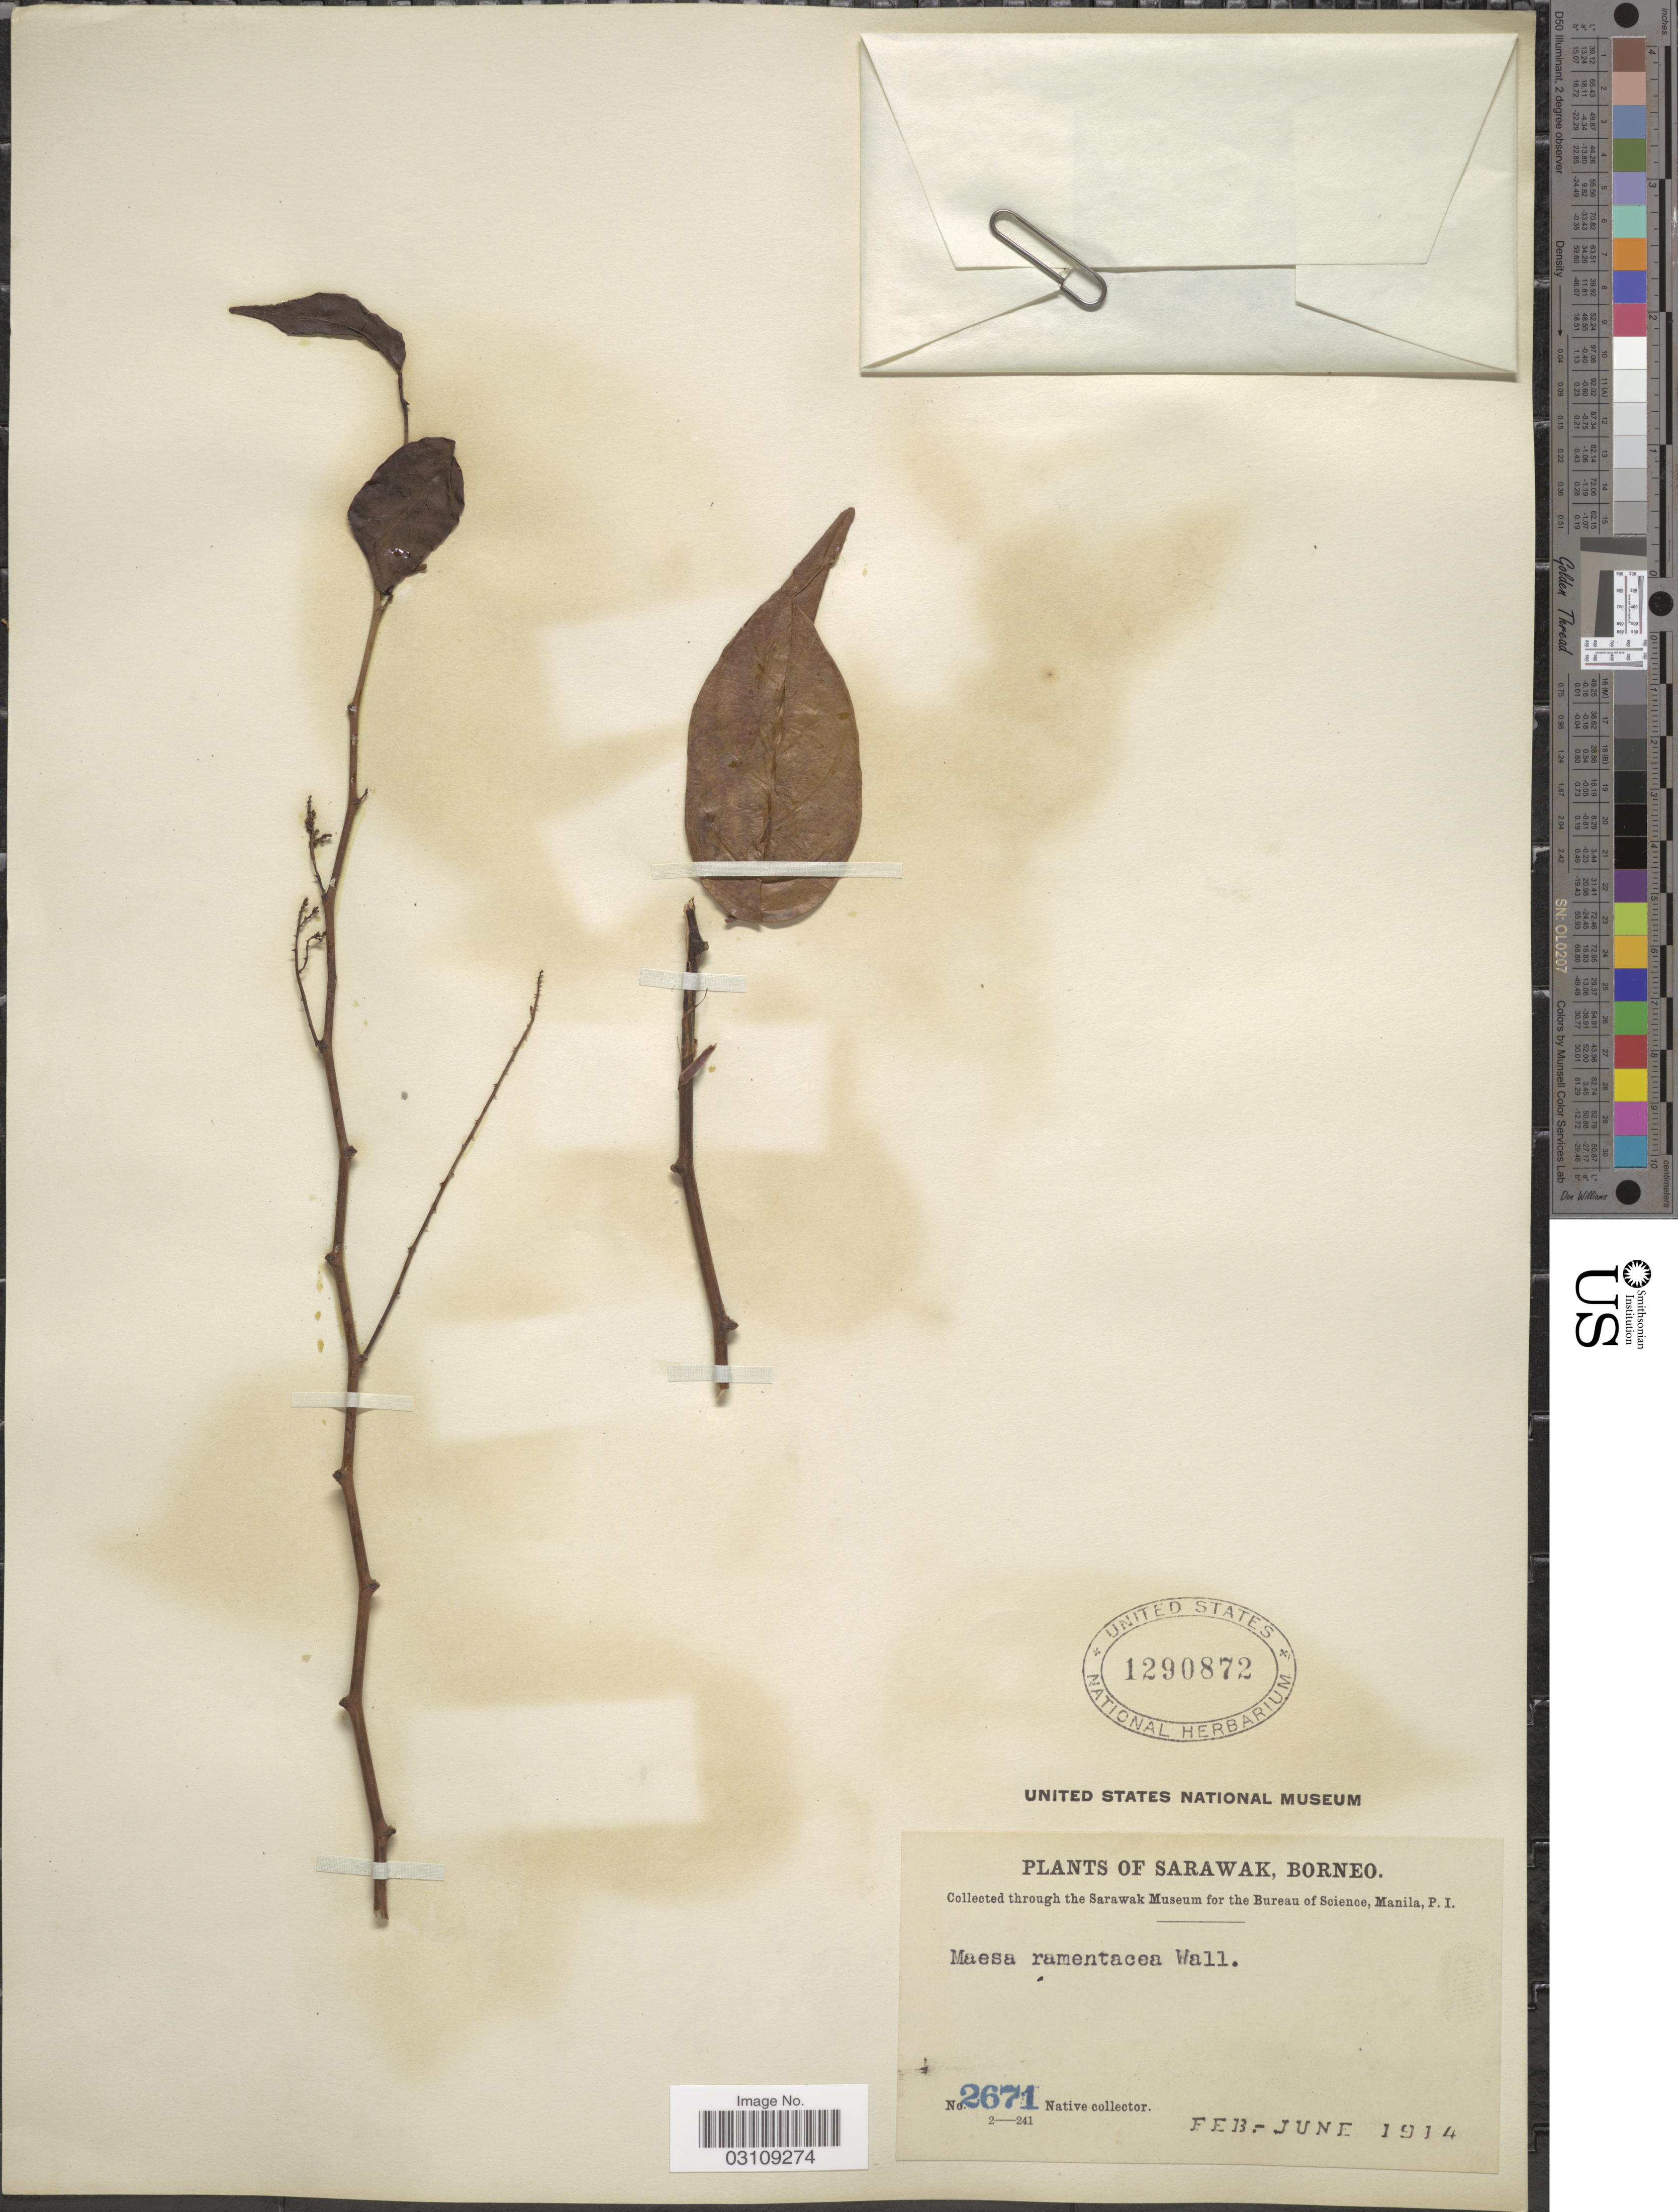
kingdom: Plantae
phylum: Tracheophyta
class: Magnoliopsida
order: Ericales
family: Primulaceae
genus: Maesa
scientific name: Maesa ramentacea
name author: (Roxb.) A. DC.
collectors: Native collector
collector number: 2671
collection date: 1914-02/1914-06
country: Malaysia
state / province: Sarawak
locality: Borneo.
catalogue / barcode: US 1290872